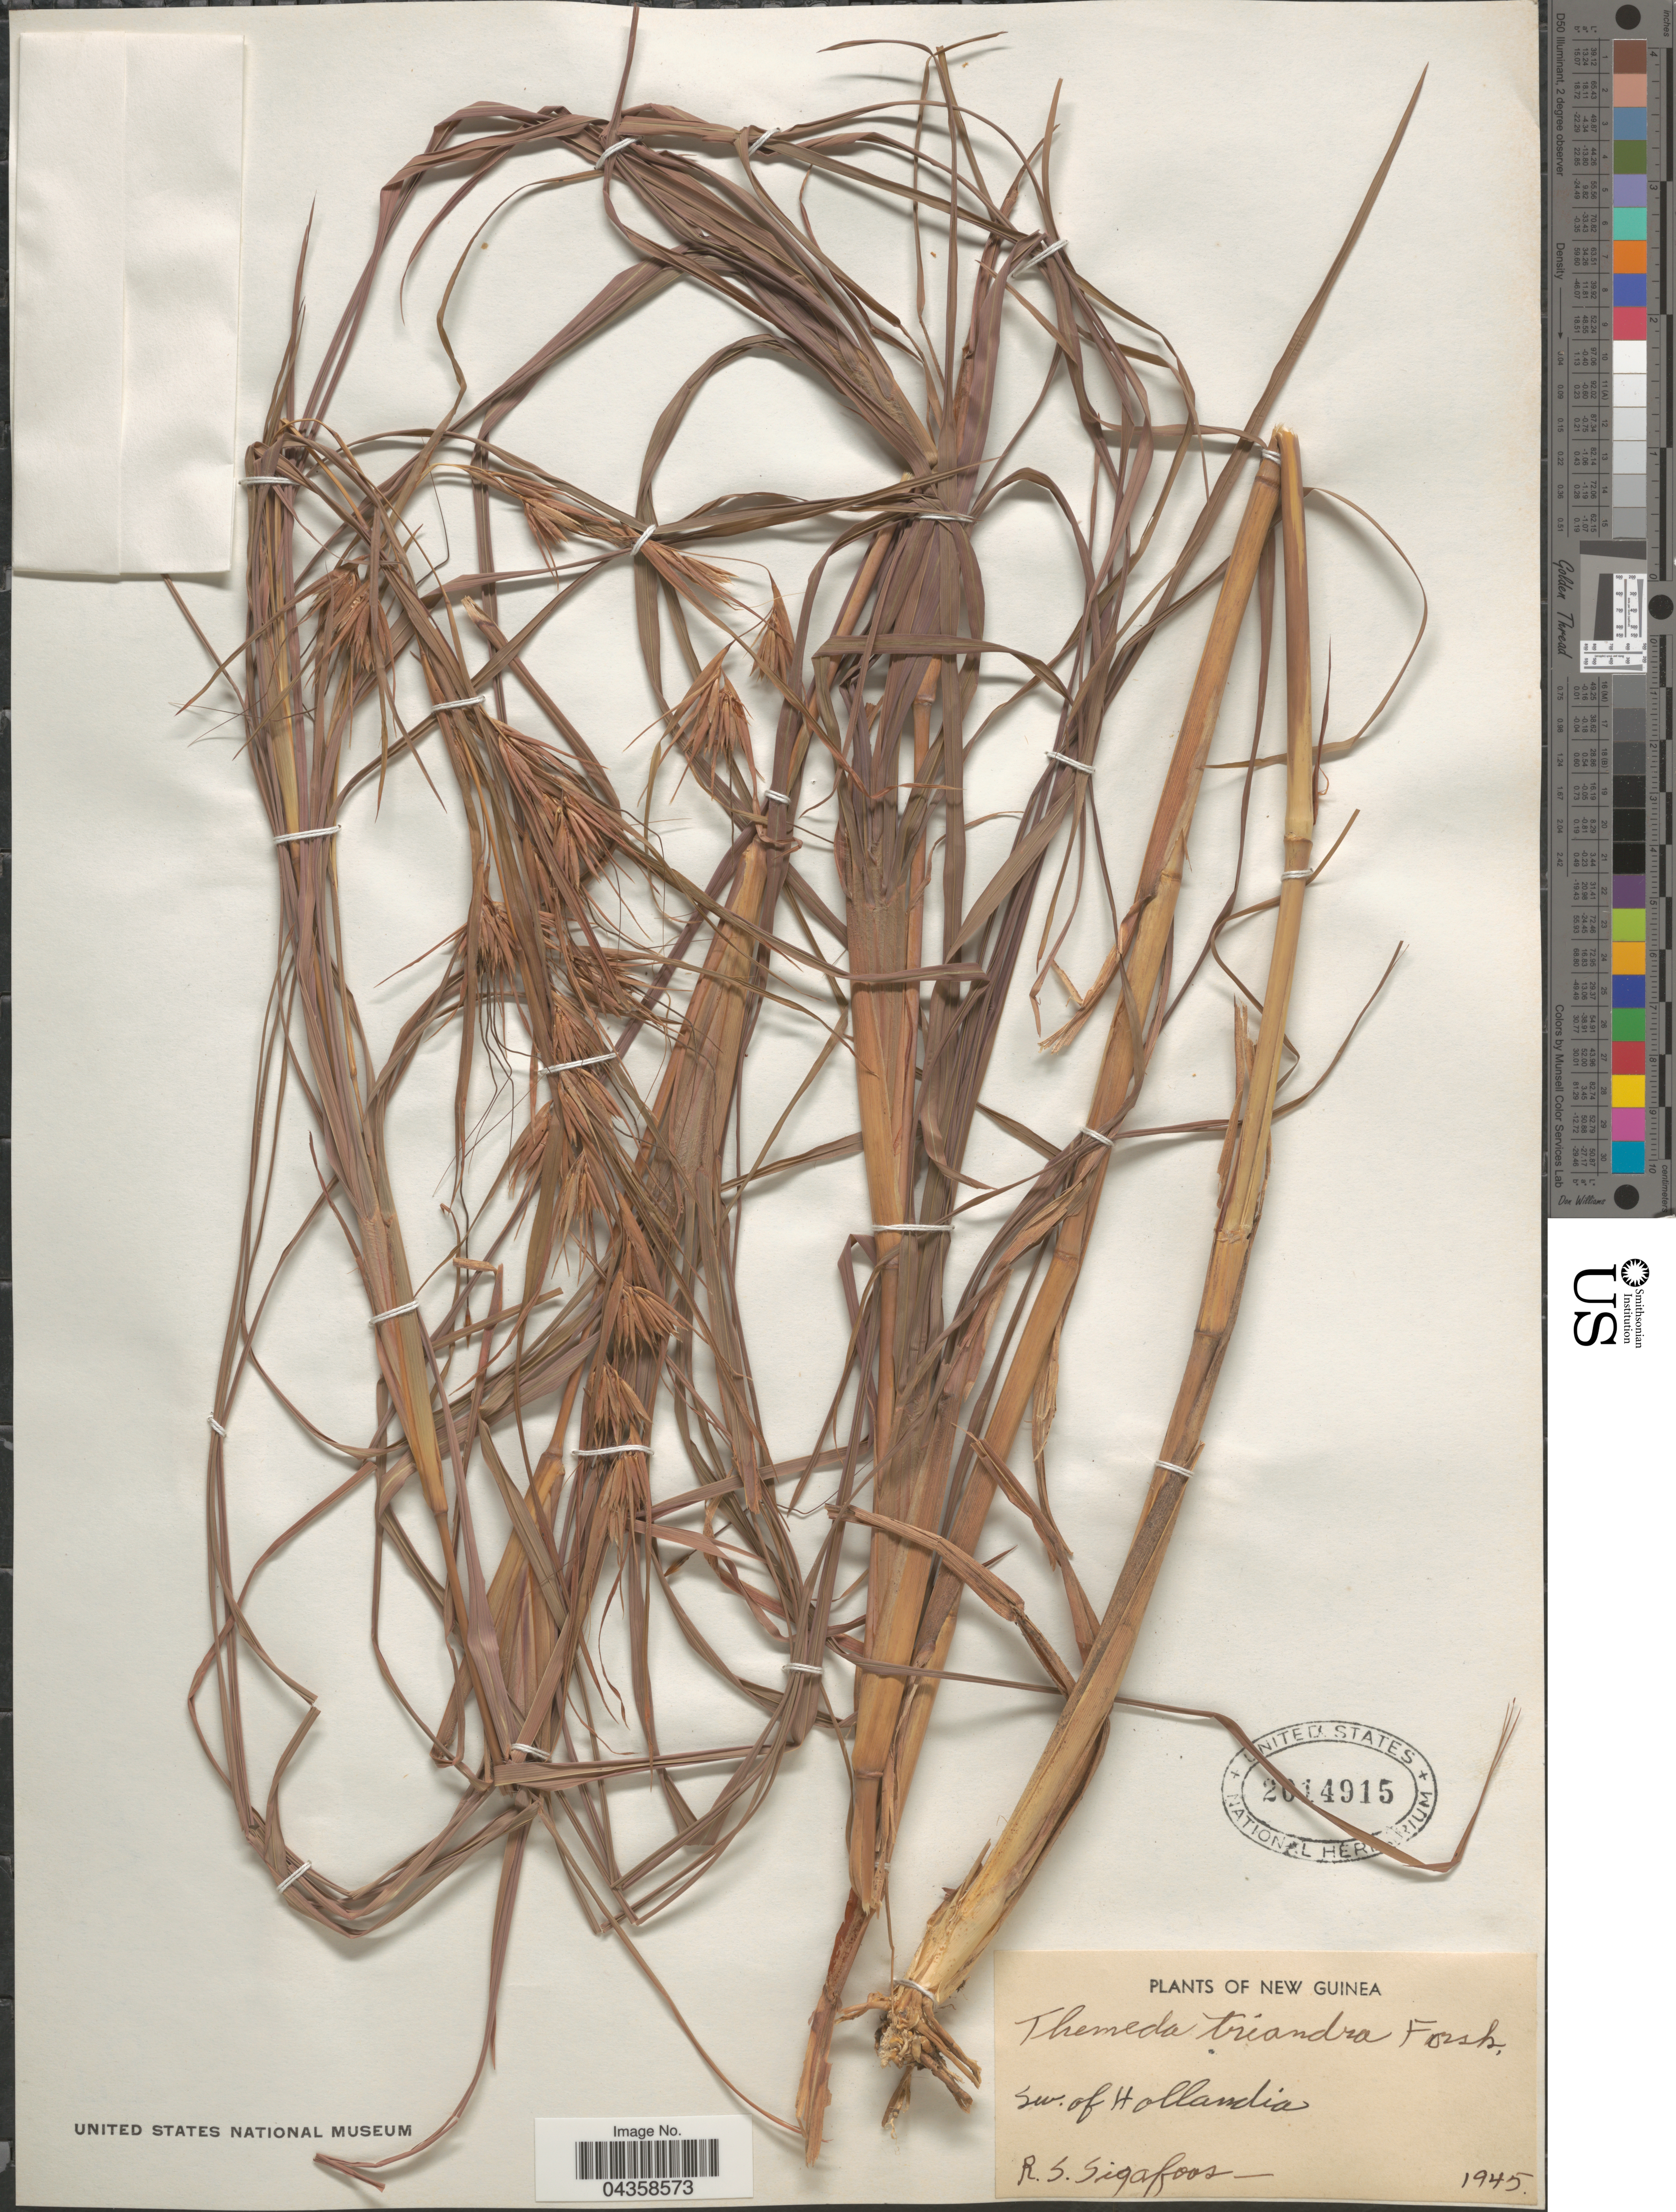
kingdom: Plantae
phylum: Tracheophyta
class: Liliopsida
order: Poales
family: Poaceae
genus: Themeda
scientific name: Themeda triandra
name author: Forssk.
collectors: R. Sigafoos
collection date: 1945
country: Indonesia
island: New Guinea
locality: New Guinea. SW. of Hollandia.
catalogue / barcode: US 2014915